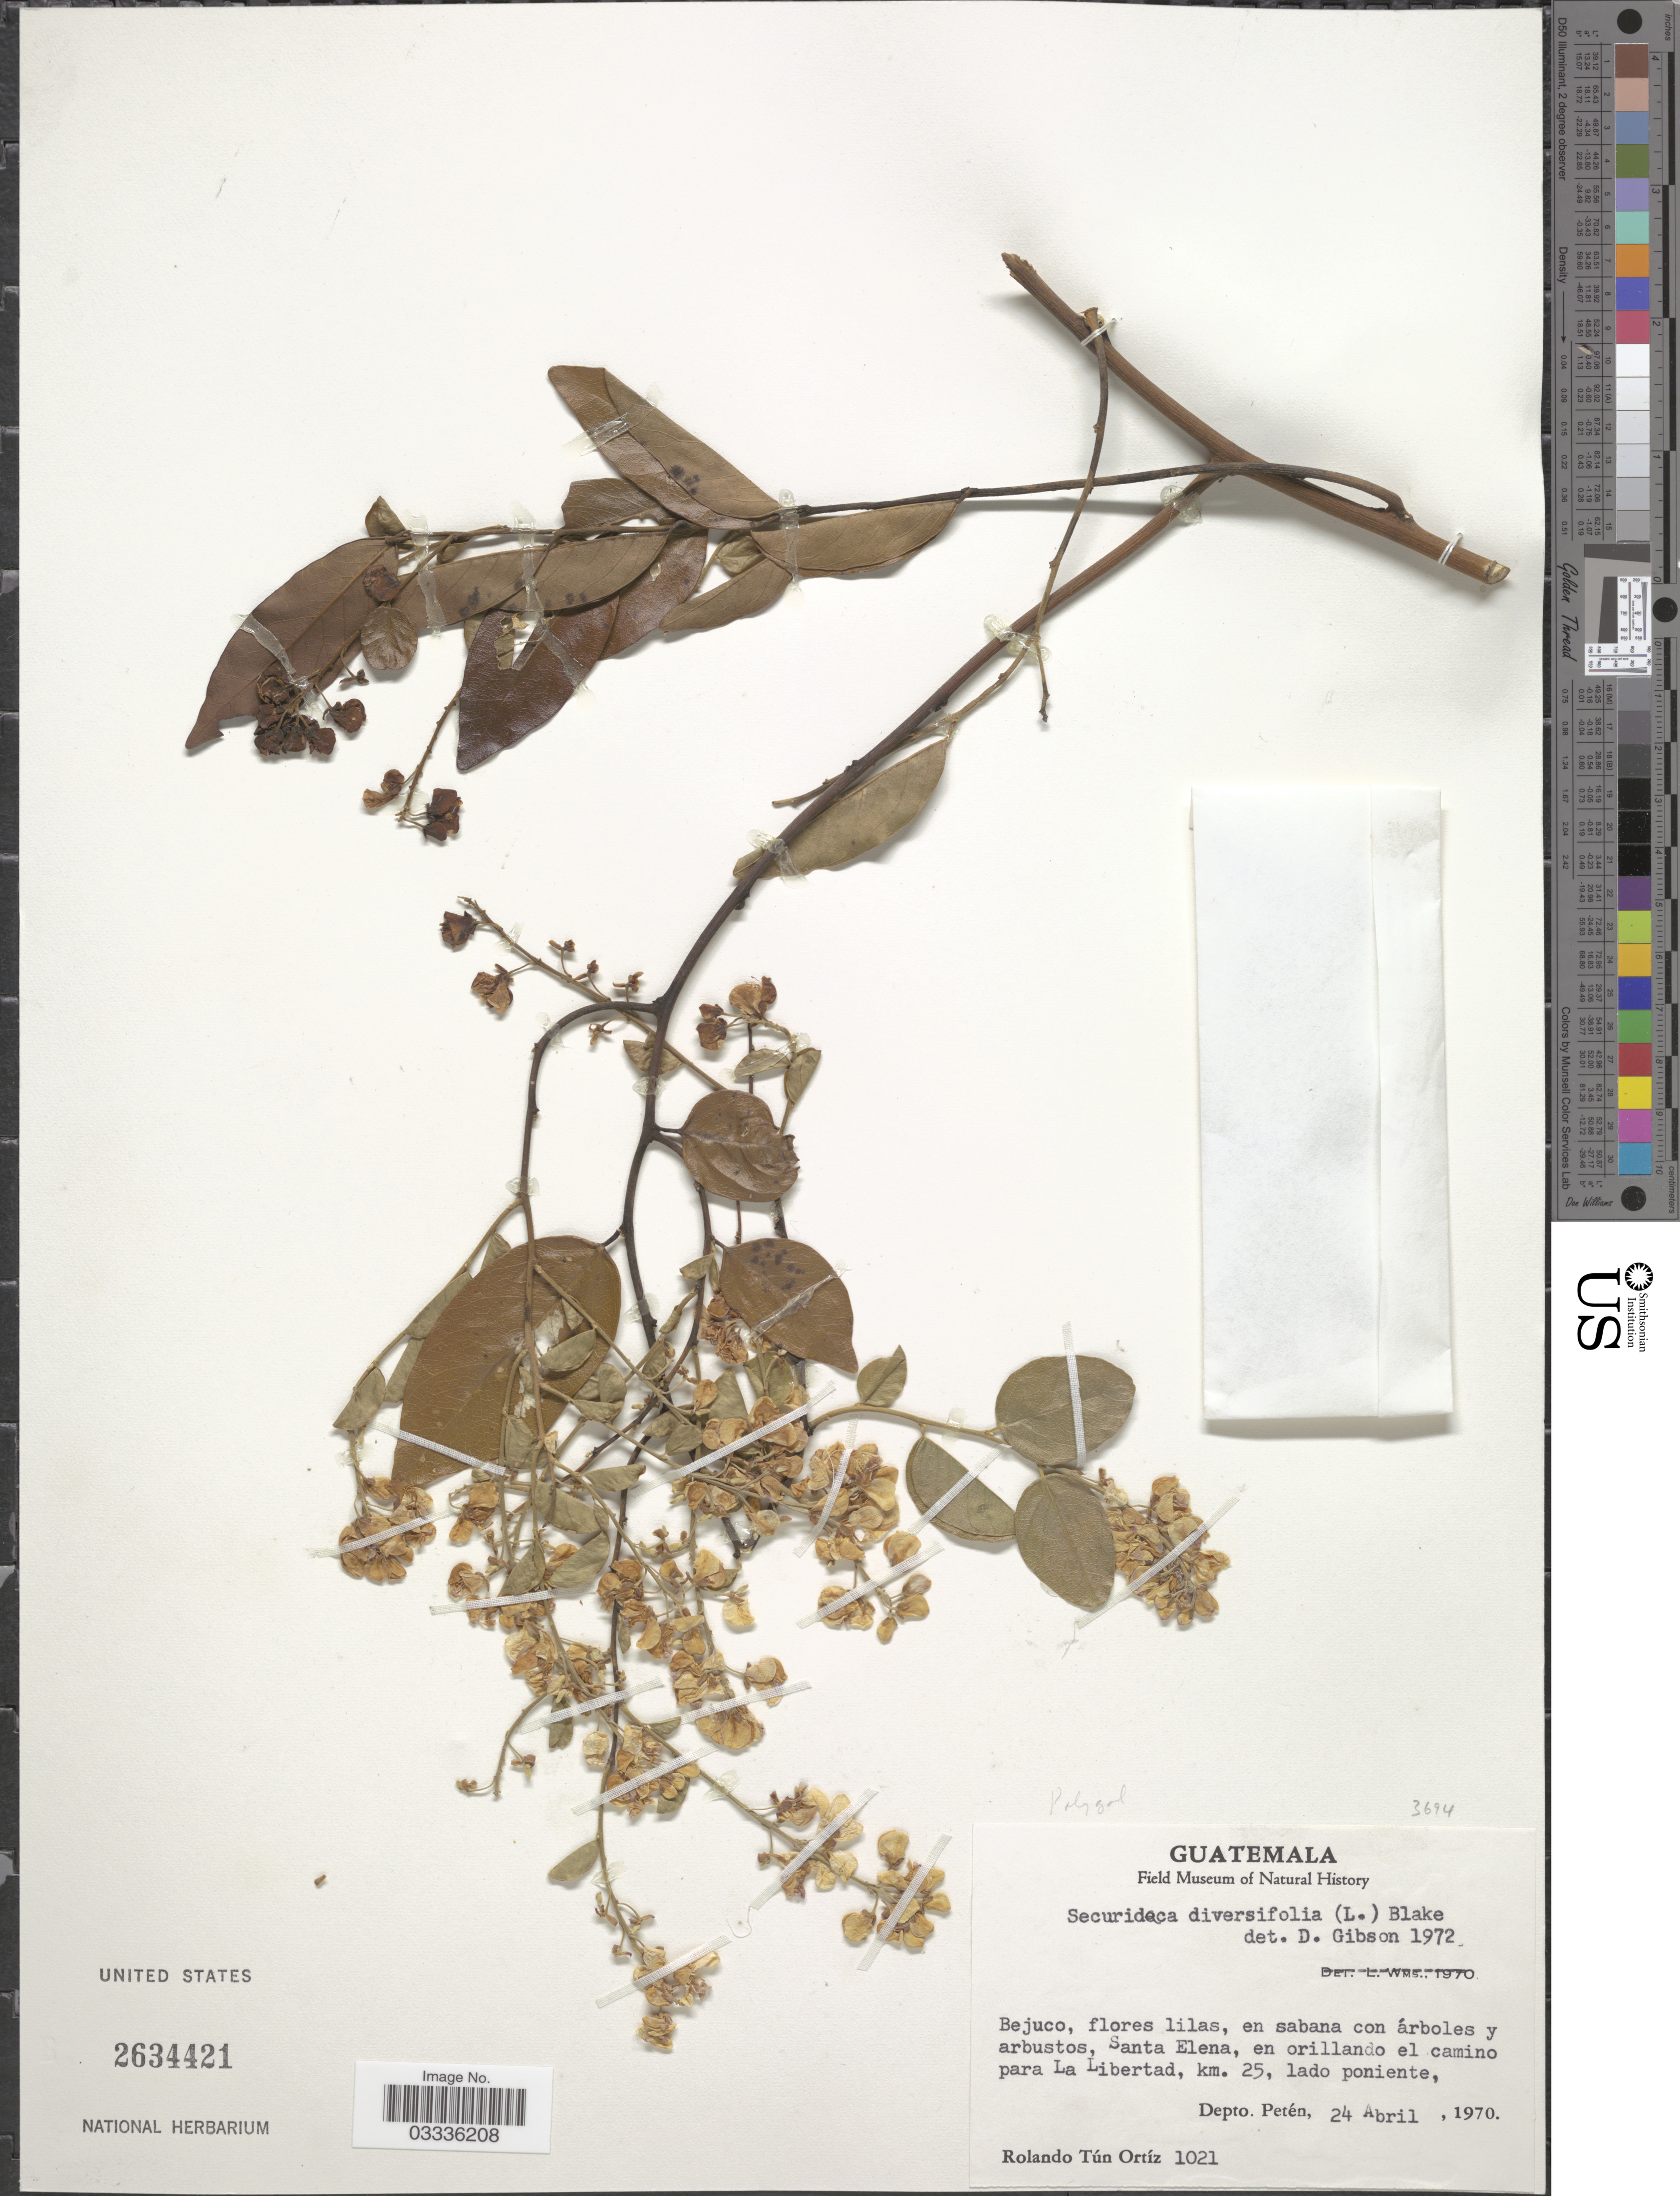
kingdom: Plantae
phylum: Tracheophyta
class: Magnoliopsida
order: Fabales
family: Polygalaceae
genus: Securidaca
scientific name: Securidaca diversifolia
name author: (L.) S.F. Blake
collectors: R. T. Ortíz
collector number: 1021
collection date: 1970-04-24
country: Guatemala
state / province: El Petén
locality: Santa Elena, en orillando el camino para La Libertad, km. 25. Depto. Petén.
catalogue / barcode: US 2634421